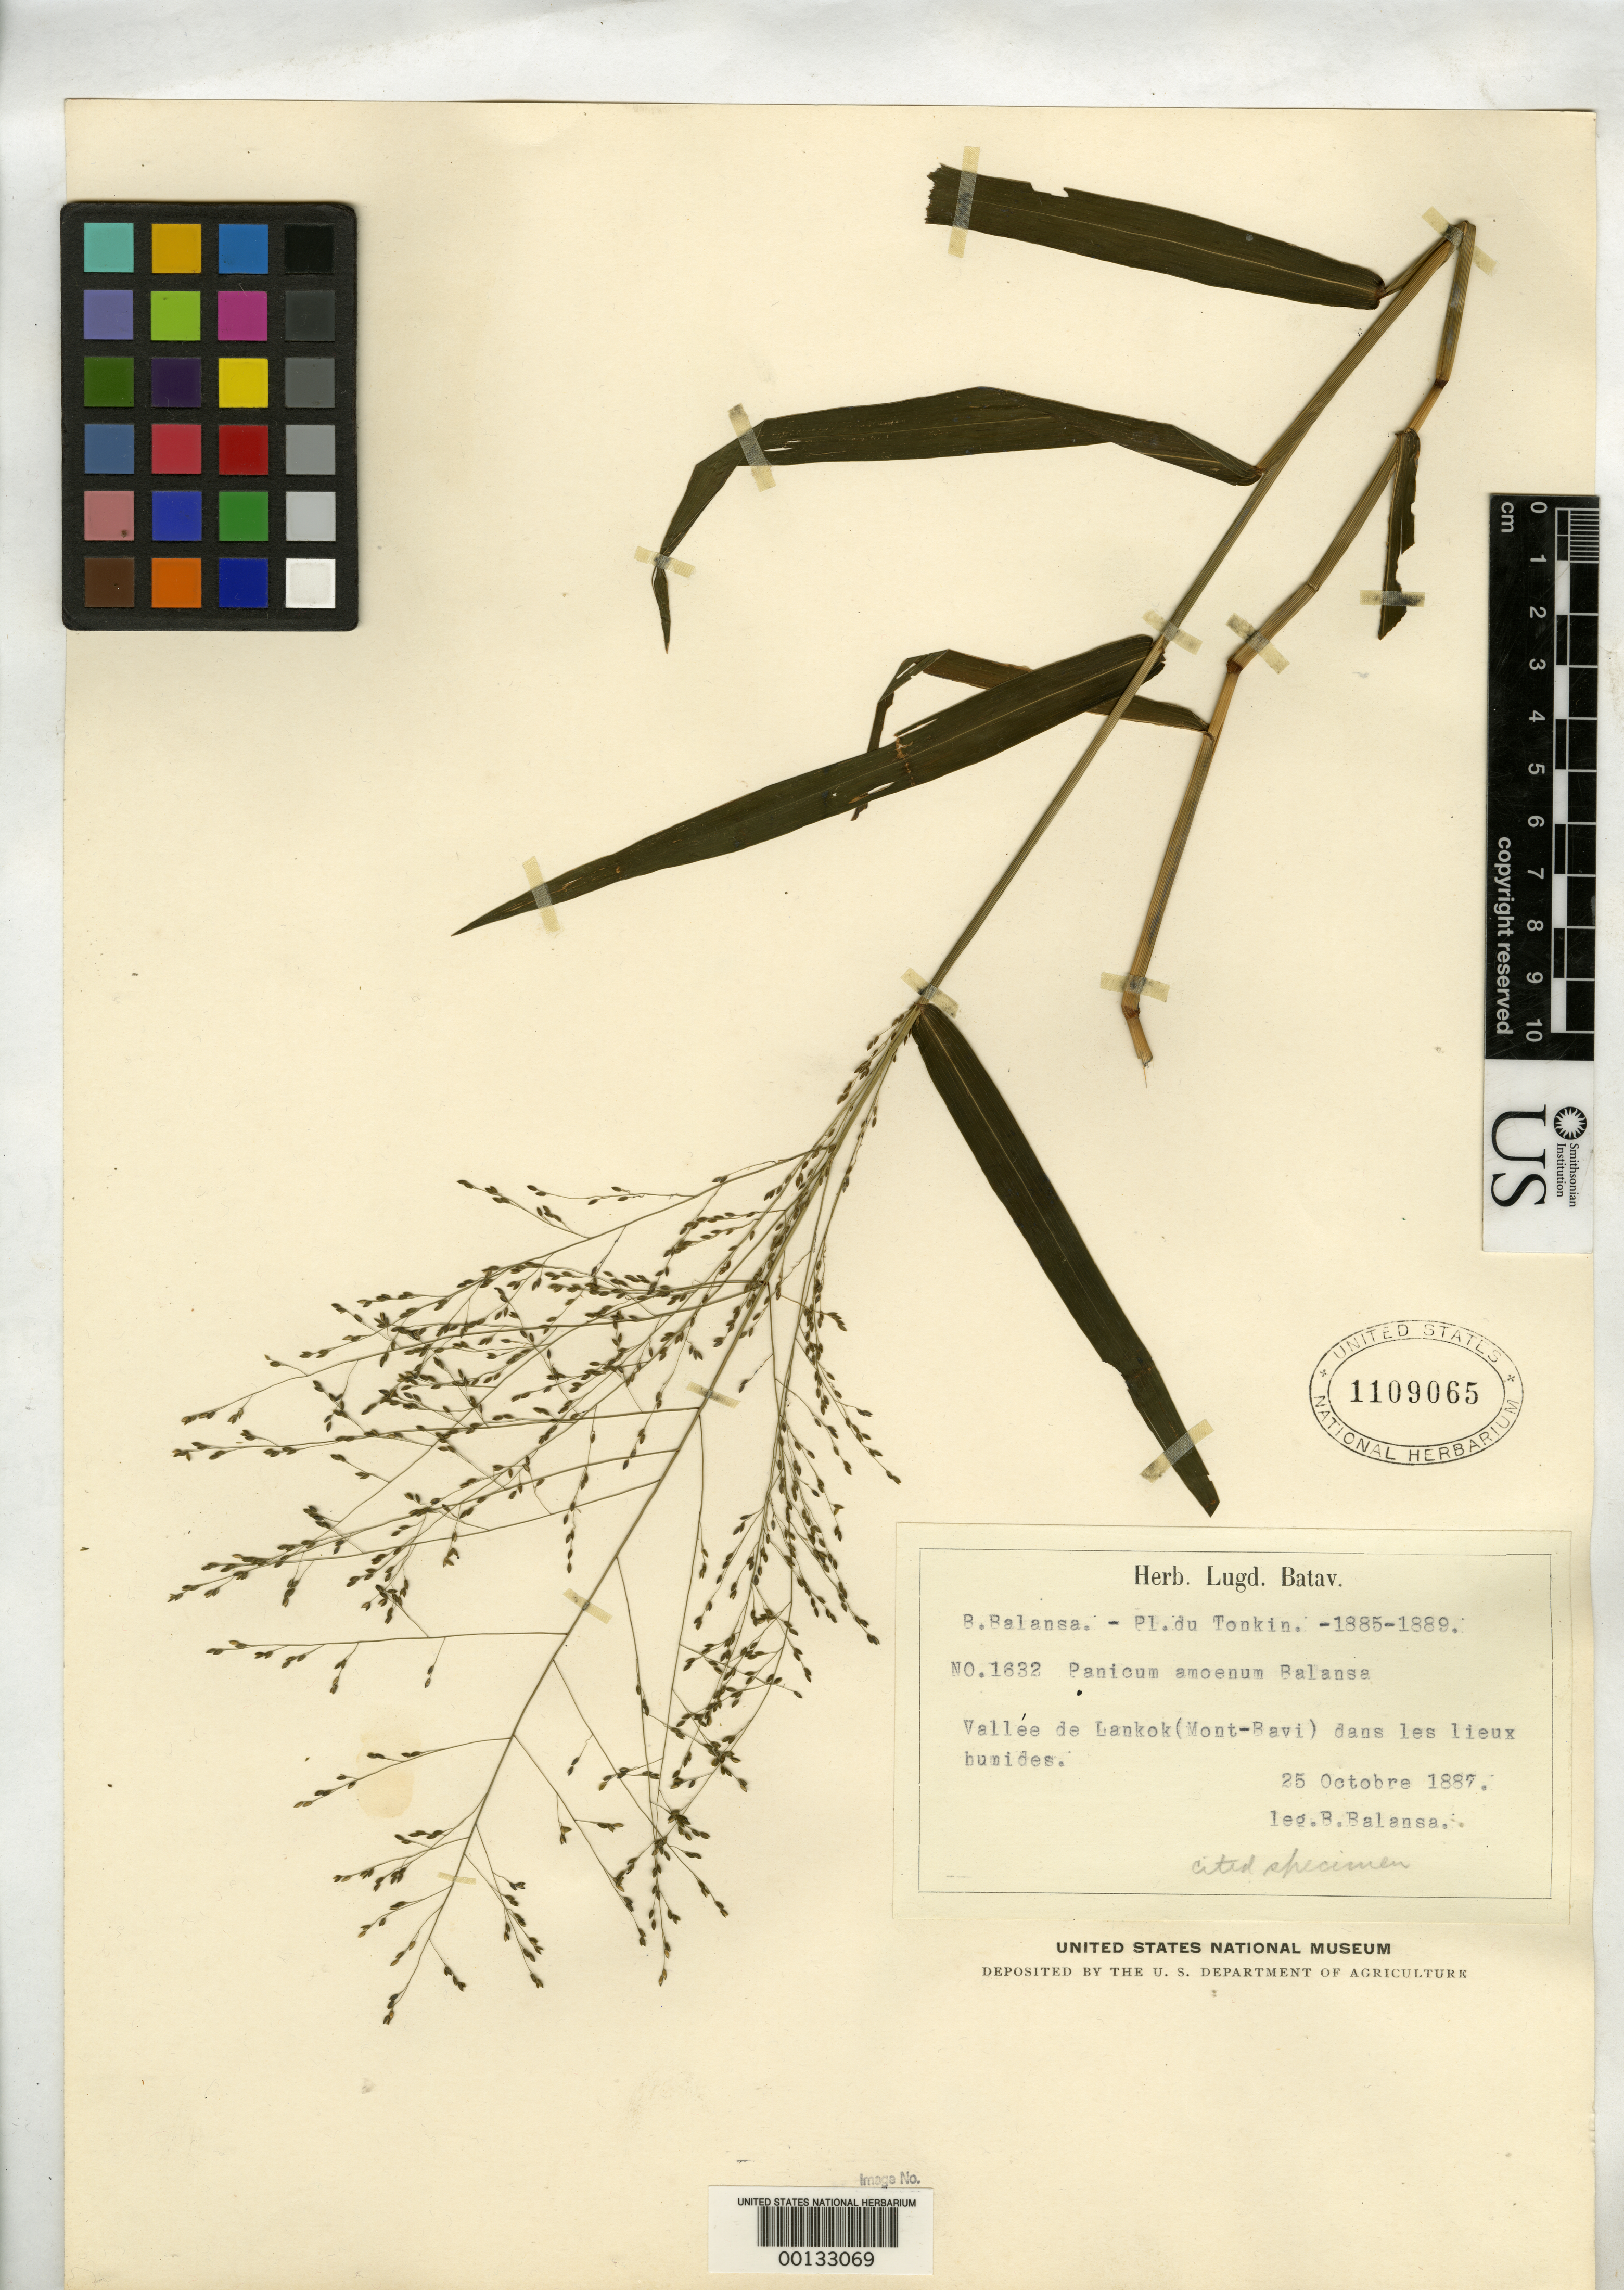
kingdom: Plantae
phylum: Tracheophyta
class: Liliopsida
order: Poales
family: Poaceae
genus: Panicum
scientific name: Panicum amoenum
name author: Balansa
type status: Syntype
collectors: B. Balansa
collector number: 1632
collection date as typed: Oct 1885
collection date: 1885-10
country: Vietnam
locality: Lankok Valley (Mont-Baui). Tonkin.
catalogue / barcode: US 1109065